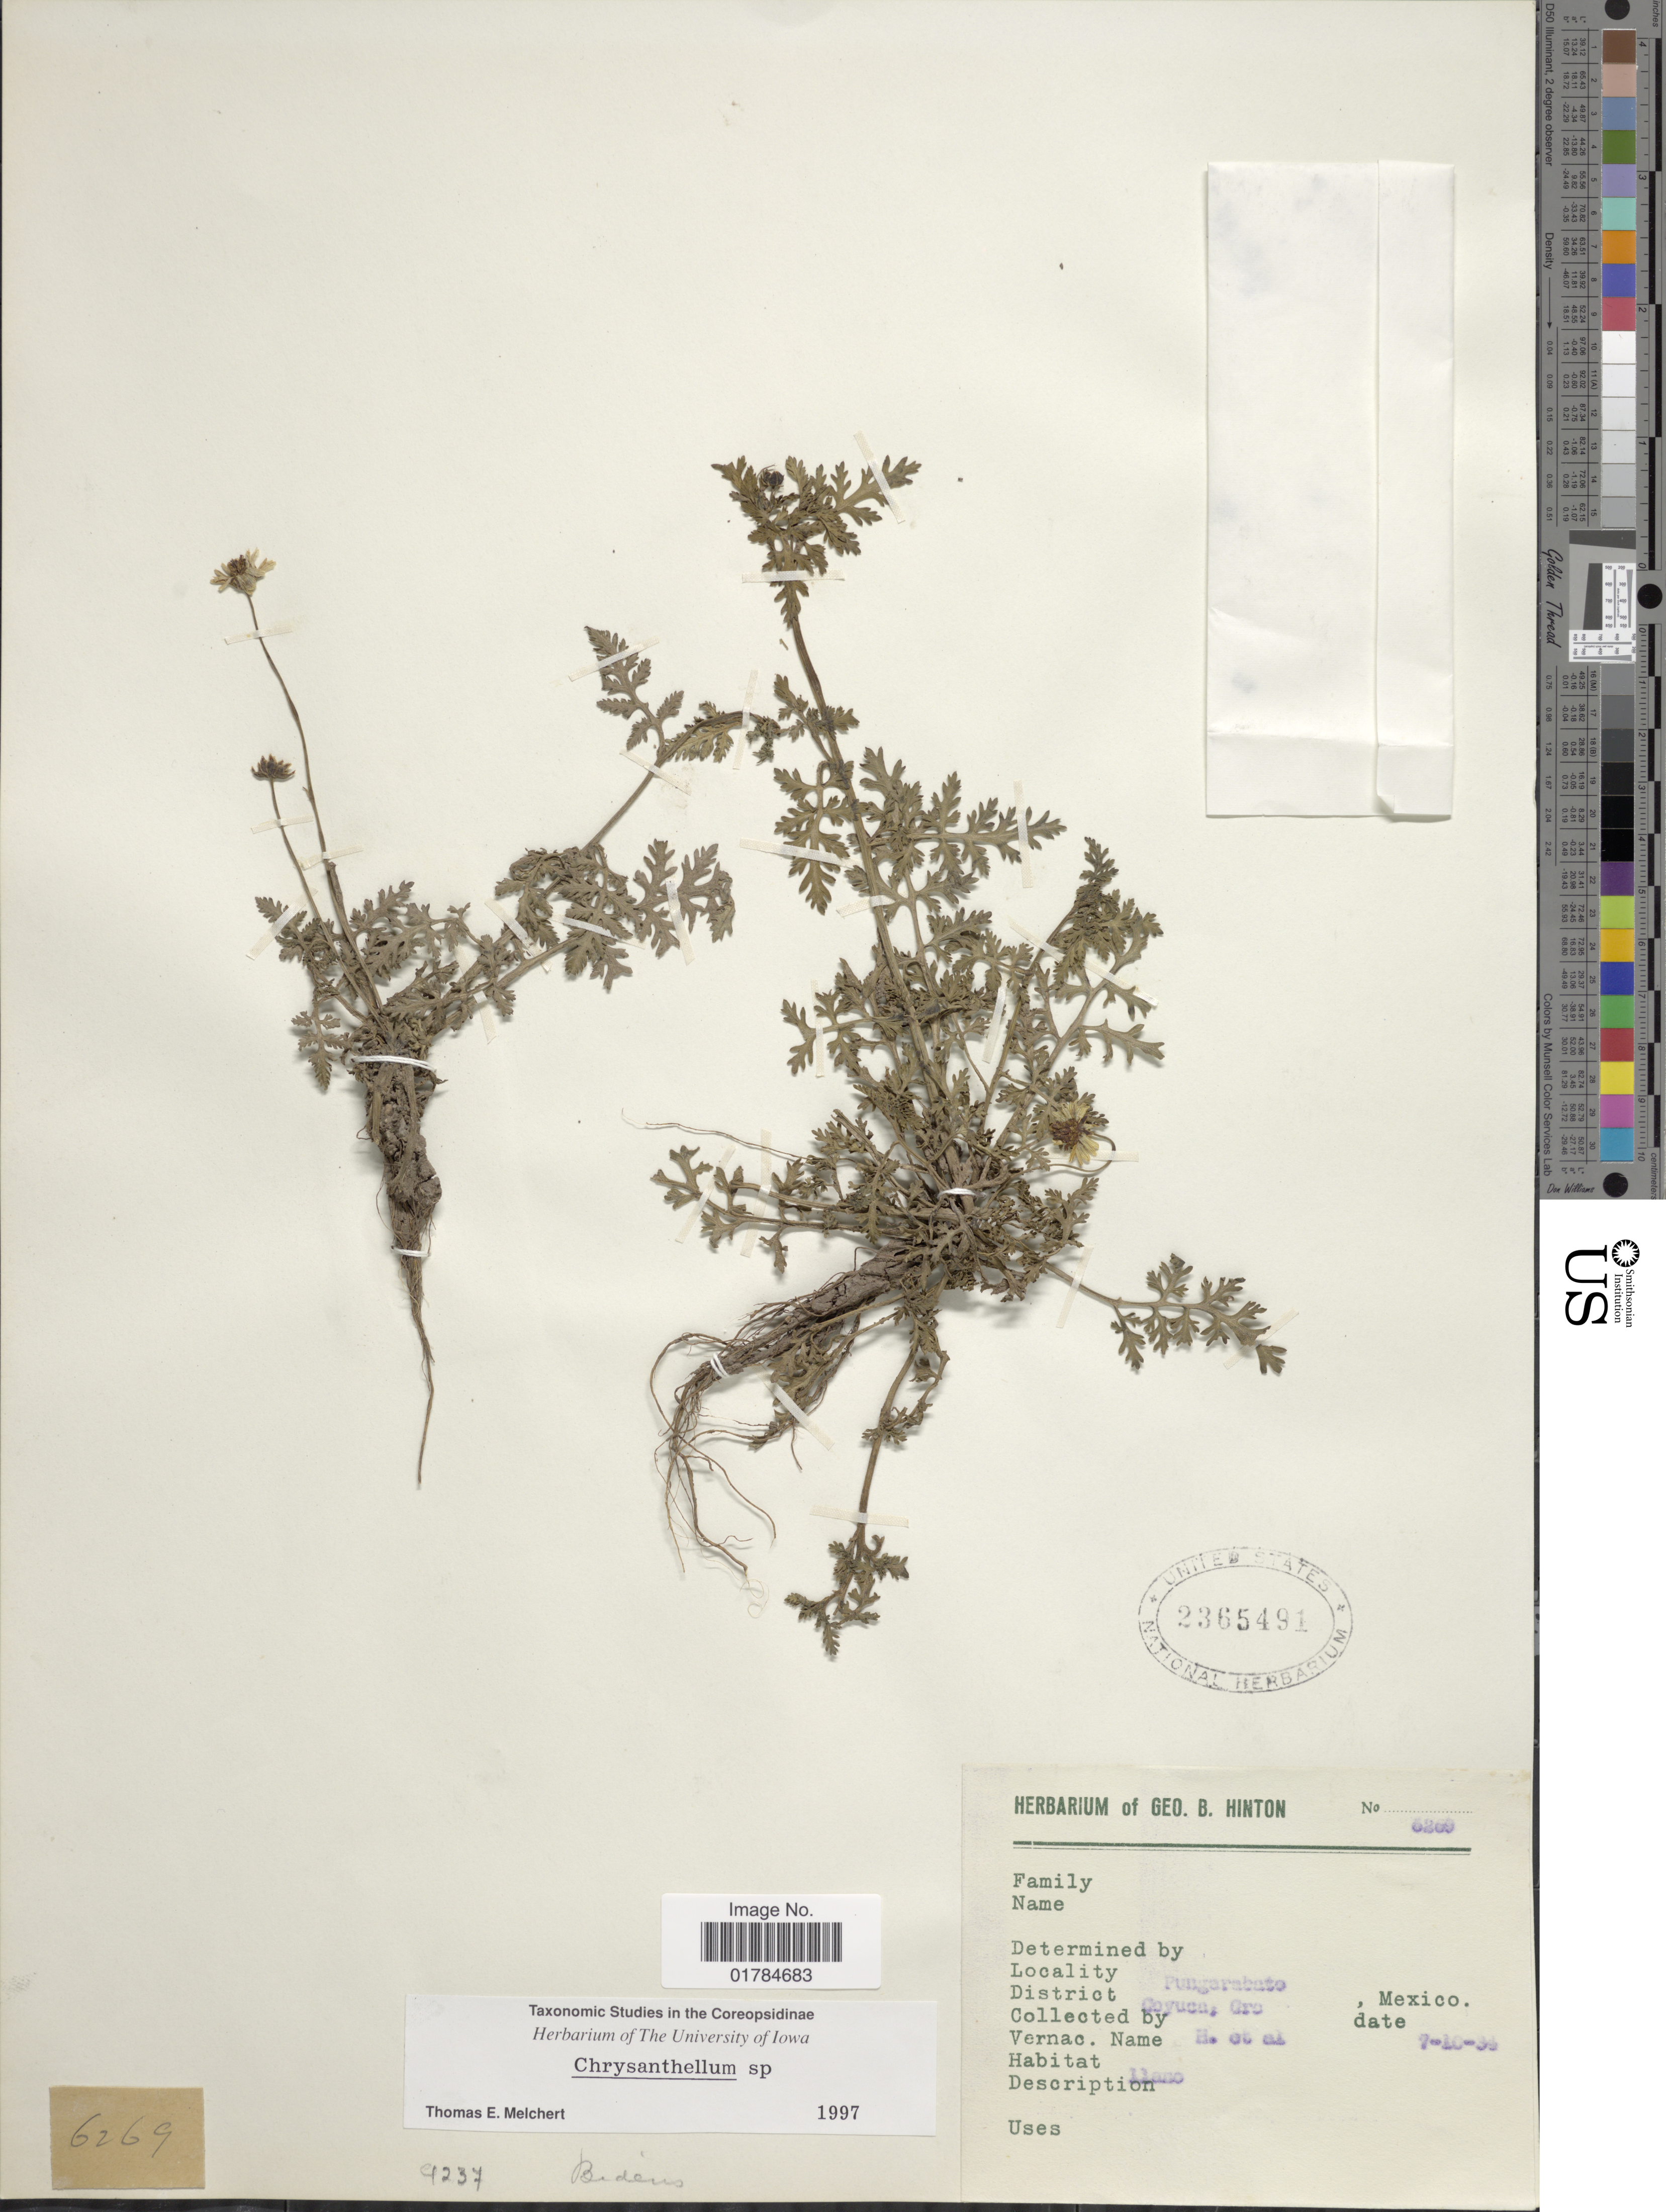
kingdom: Plantae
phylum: Tracheophyta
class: Magnoliopsida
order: Asterales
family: Asteraceae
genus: Chrysanthellum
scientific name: Chrysanthellum sp.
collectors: G. B. Hinton & et al.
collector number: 6269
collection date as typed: Transcribed d/m/y: 7/10/34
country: Mexico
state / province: Guerrero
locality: Pungarabuto, District Coyuca, Gro.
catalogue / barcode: US 2365491